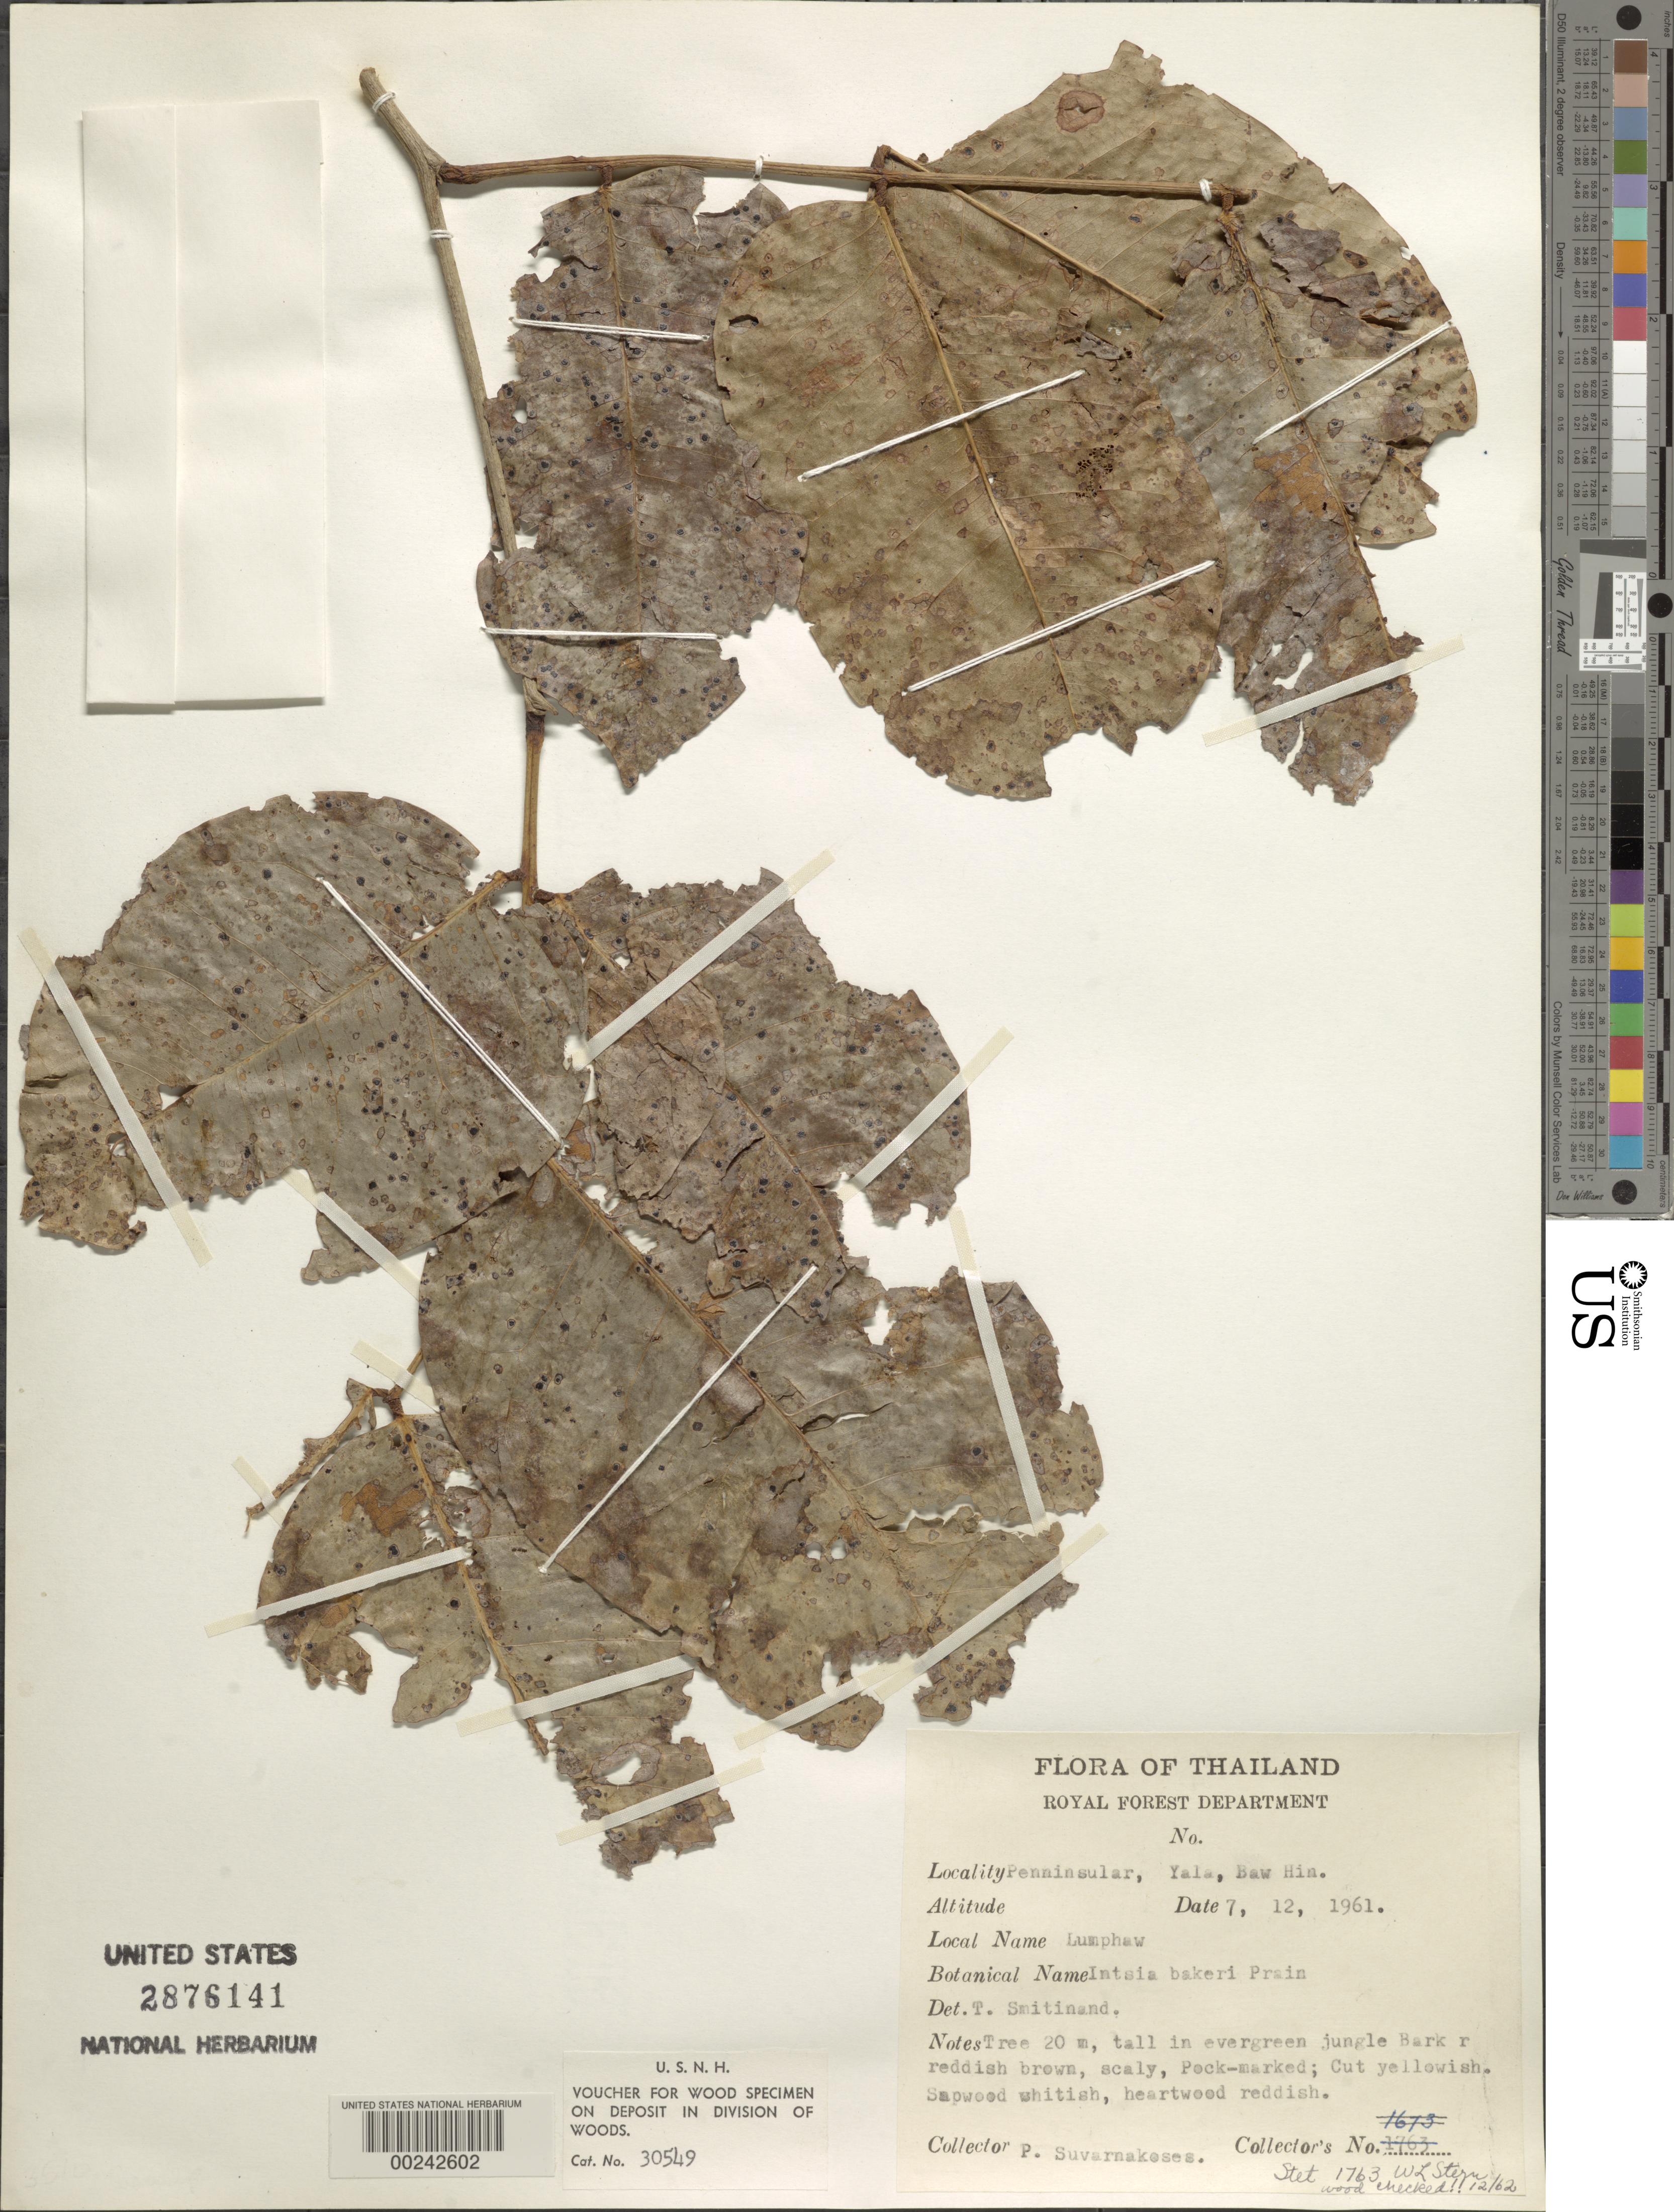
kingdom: Plantae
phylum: Tracheophyta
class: Magnoliopsida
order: Fabales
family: Fabaceae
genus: Intsia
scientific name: Intsia bakeri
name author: Prain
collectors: P. Suvarnakese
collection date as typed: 07 Dec 1961 or 12 Jul 1961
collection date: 1961-07-12 or 1961-12-07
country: Thailand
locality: Peninsular, yala, baw hin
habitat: Evergreen jungle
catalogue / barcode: US 2876141